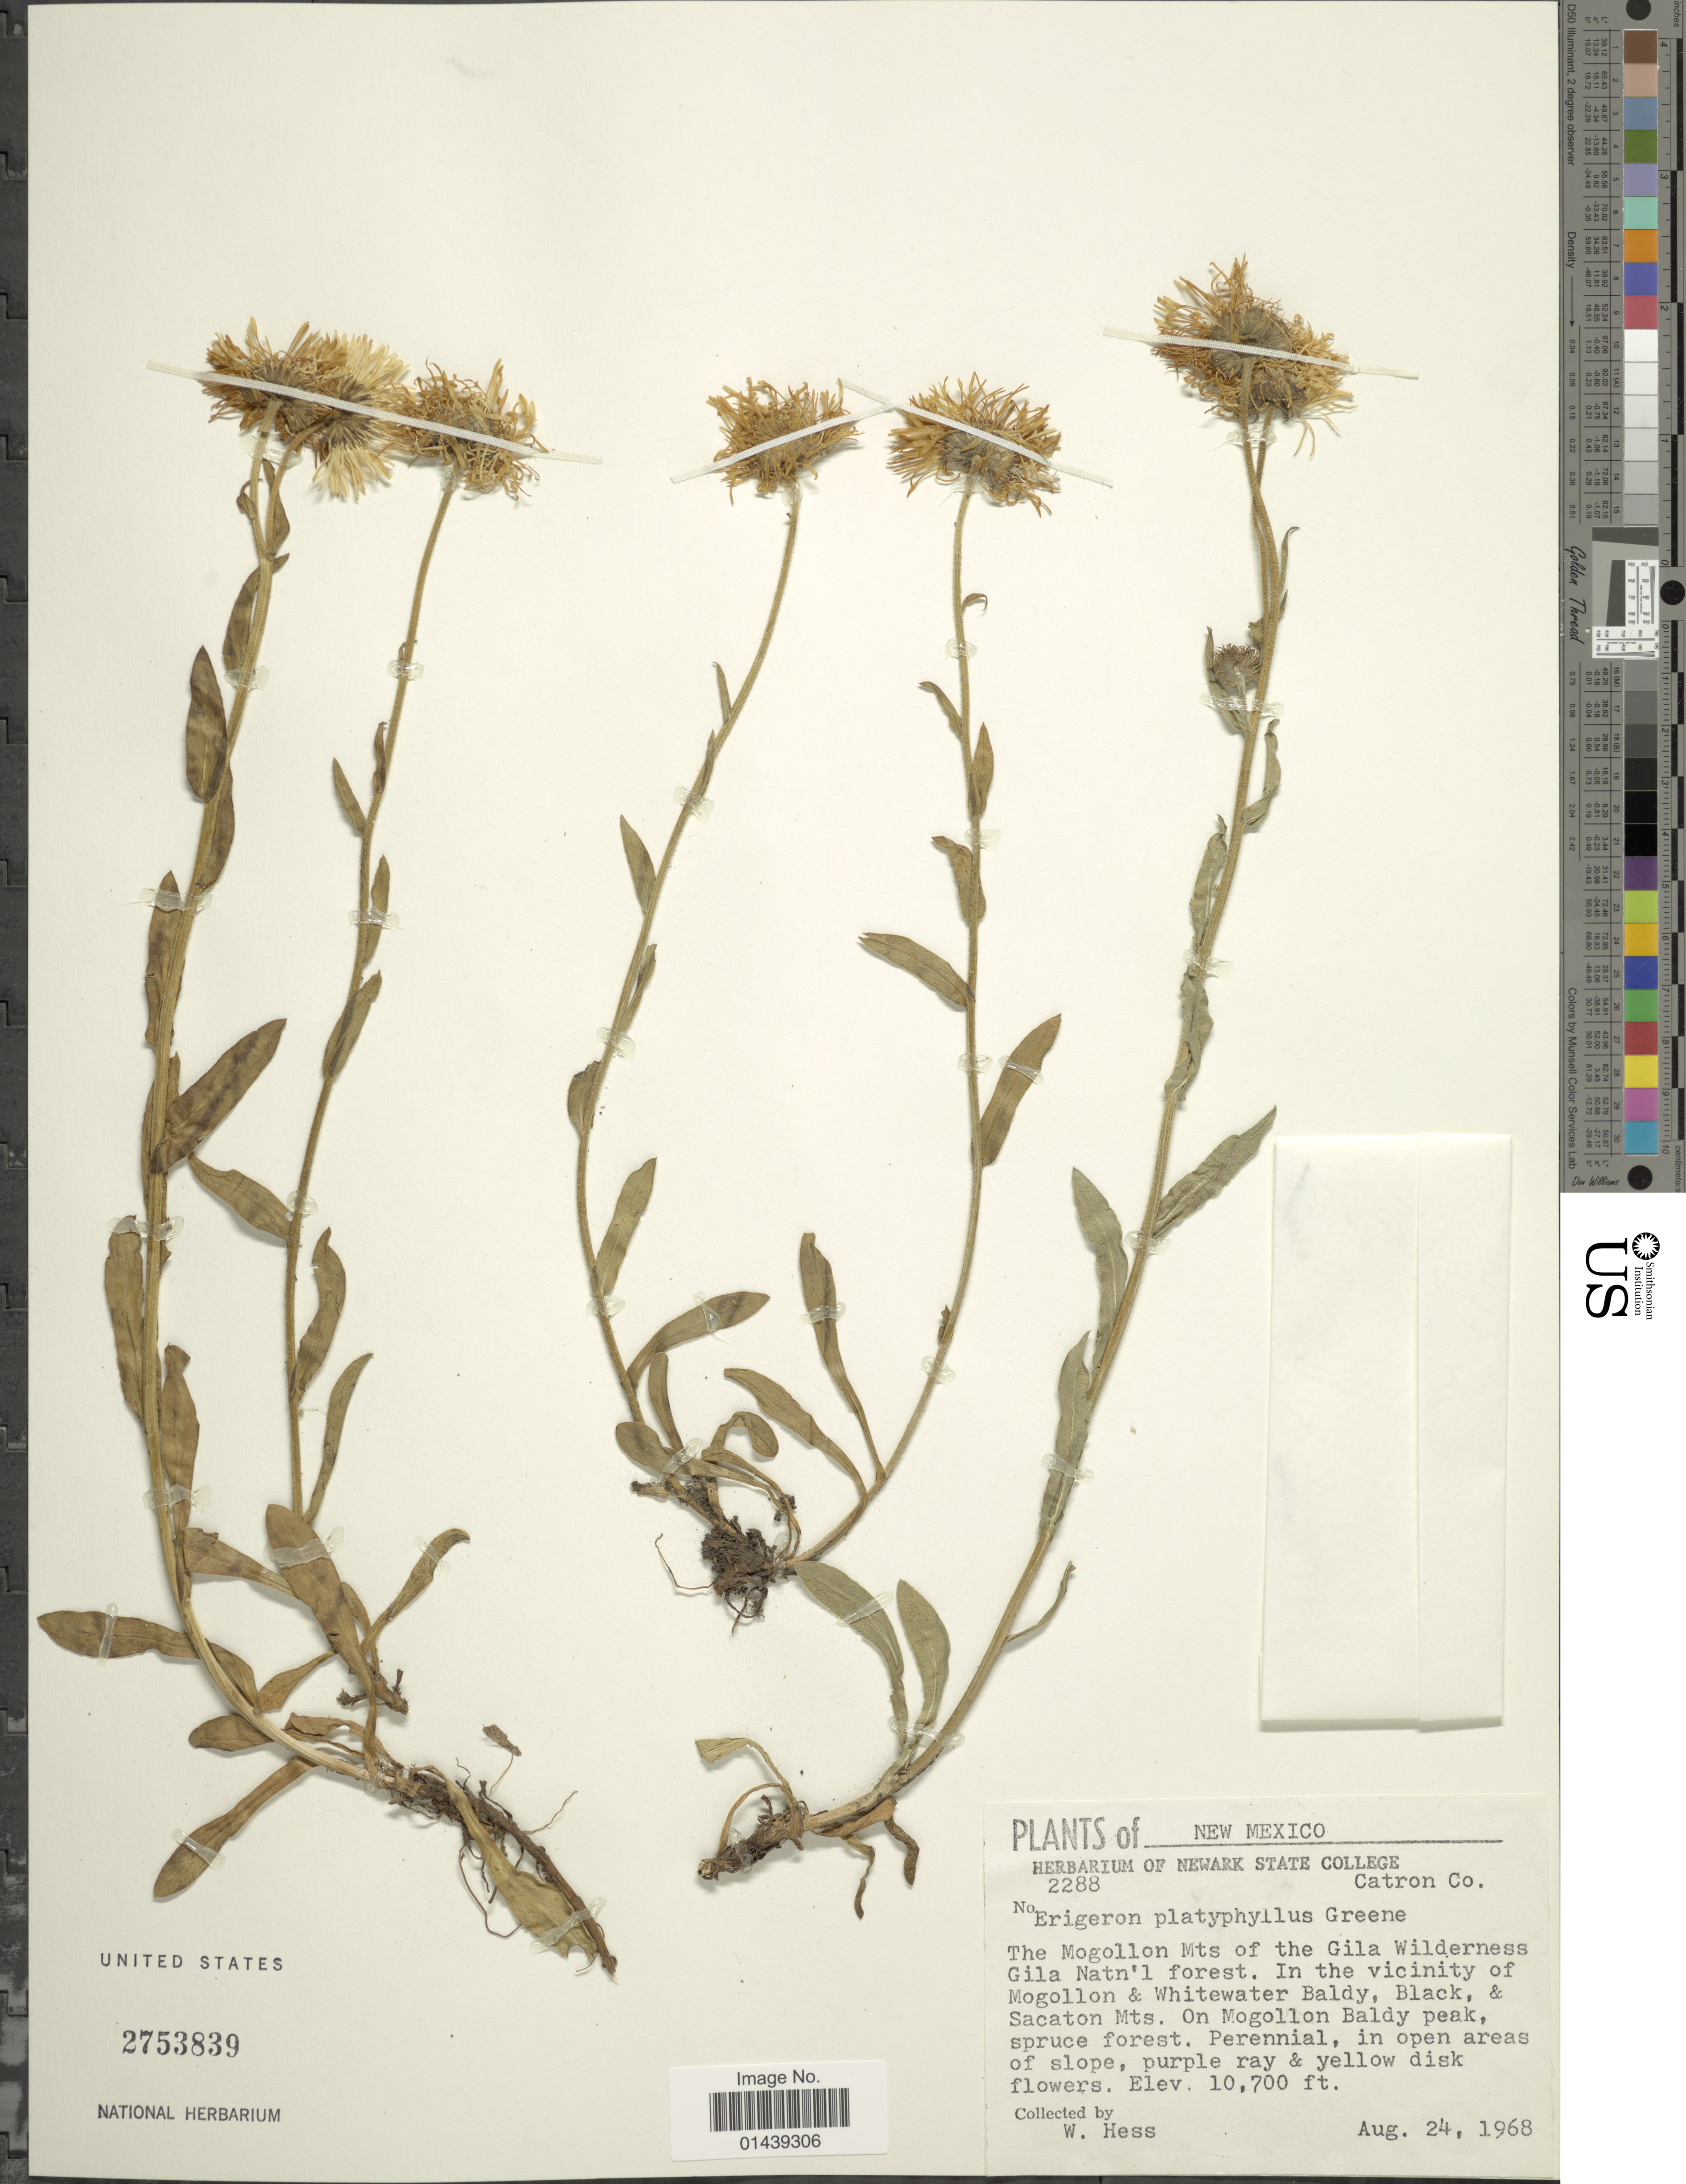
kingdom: Plantae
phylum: Tracheophyta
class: Magnoliopsida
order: Asterales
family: Asteraceae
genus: Erigeron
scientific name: Erigeron platyphyllus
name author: Greene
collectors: W. Hess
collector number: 2288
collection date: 1968-08-24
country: United States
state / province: New Mexico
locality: The Mogollon Mts of the Gila Wilderness Gila Natn'l forest. In the vicinity of Mogollon & Whiteater Baldy, Black, & Sacaton Mts. On Mogollon Baldy Peak, spruce forest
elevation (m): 3261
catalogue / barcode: US 2753839